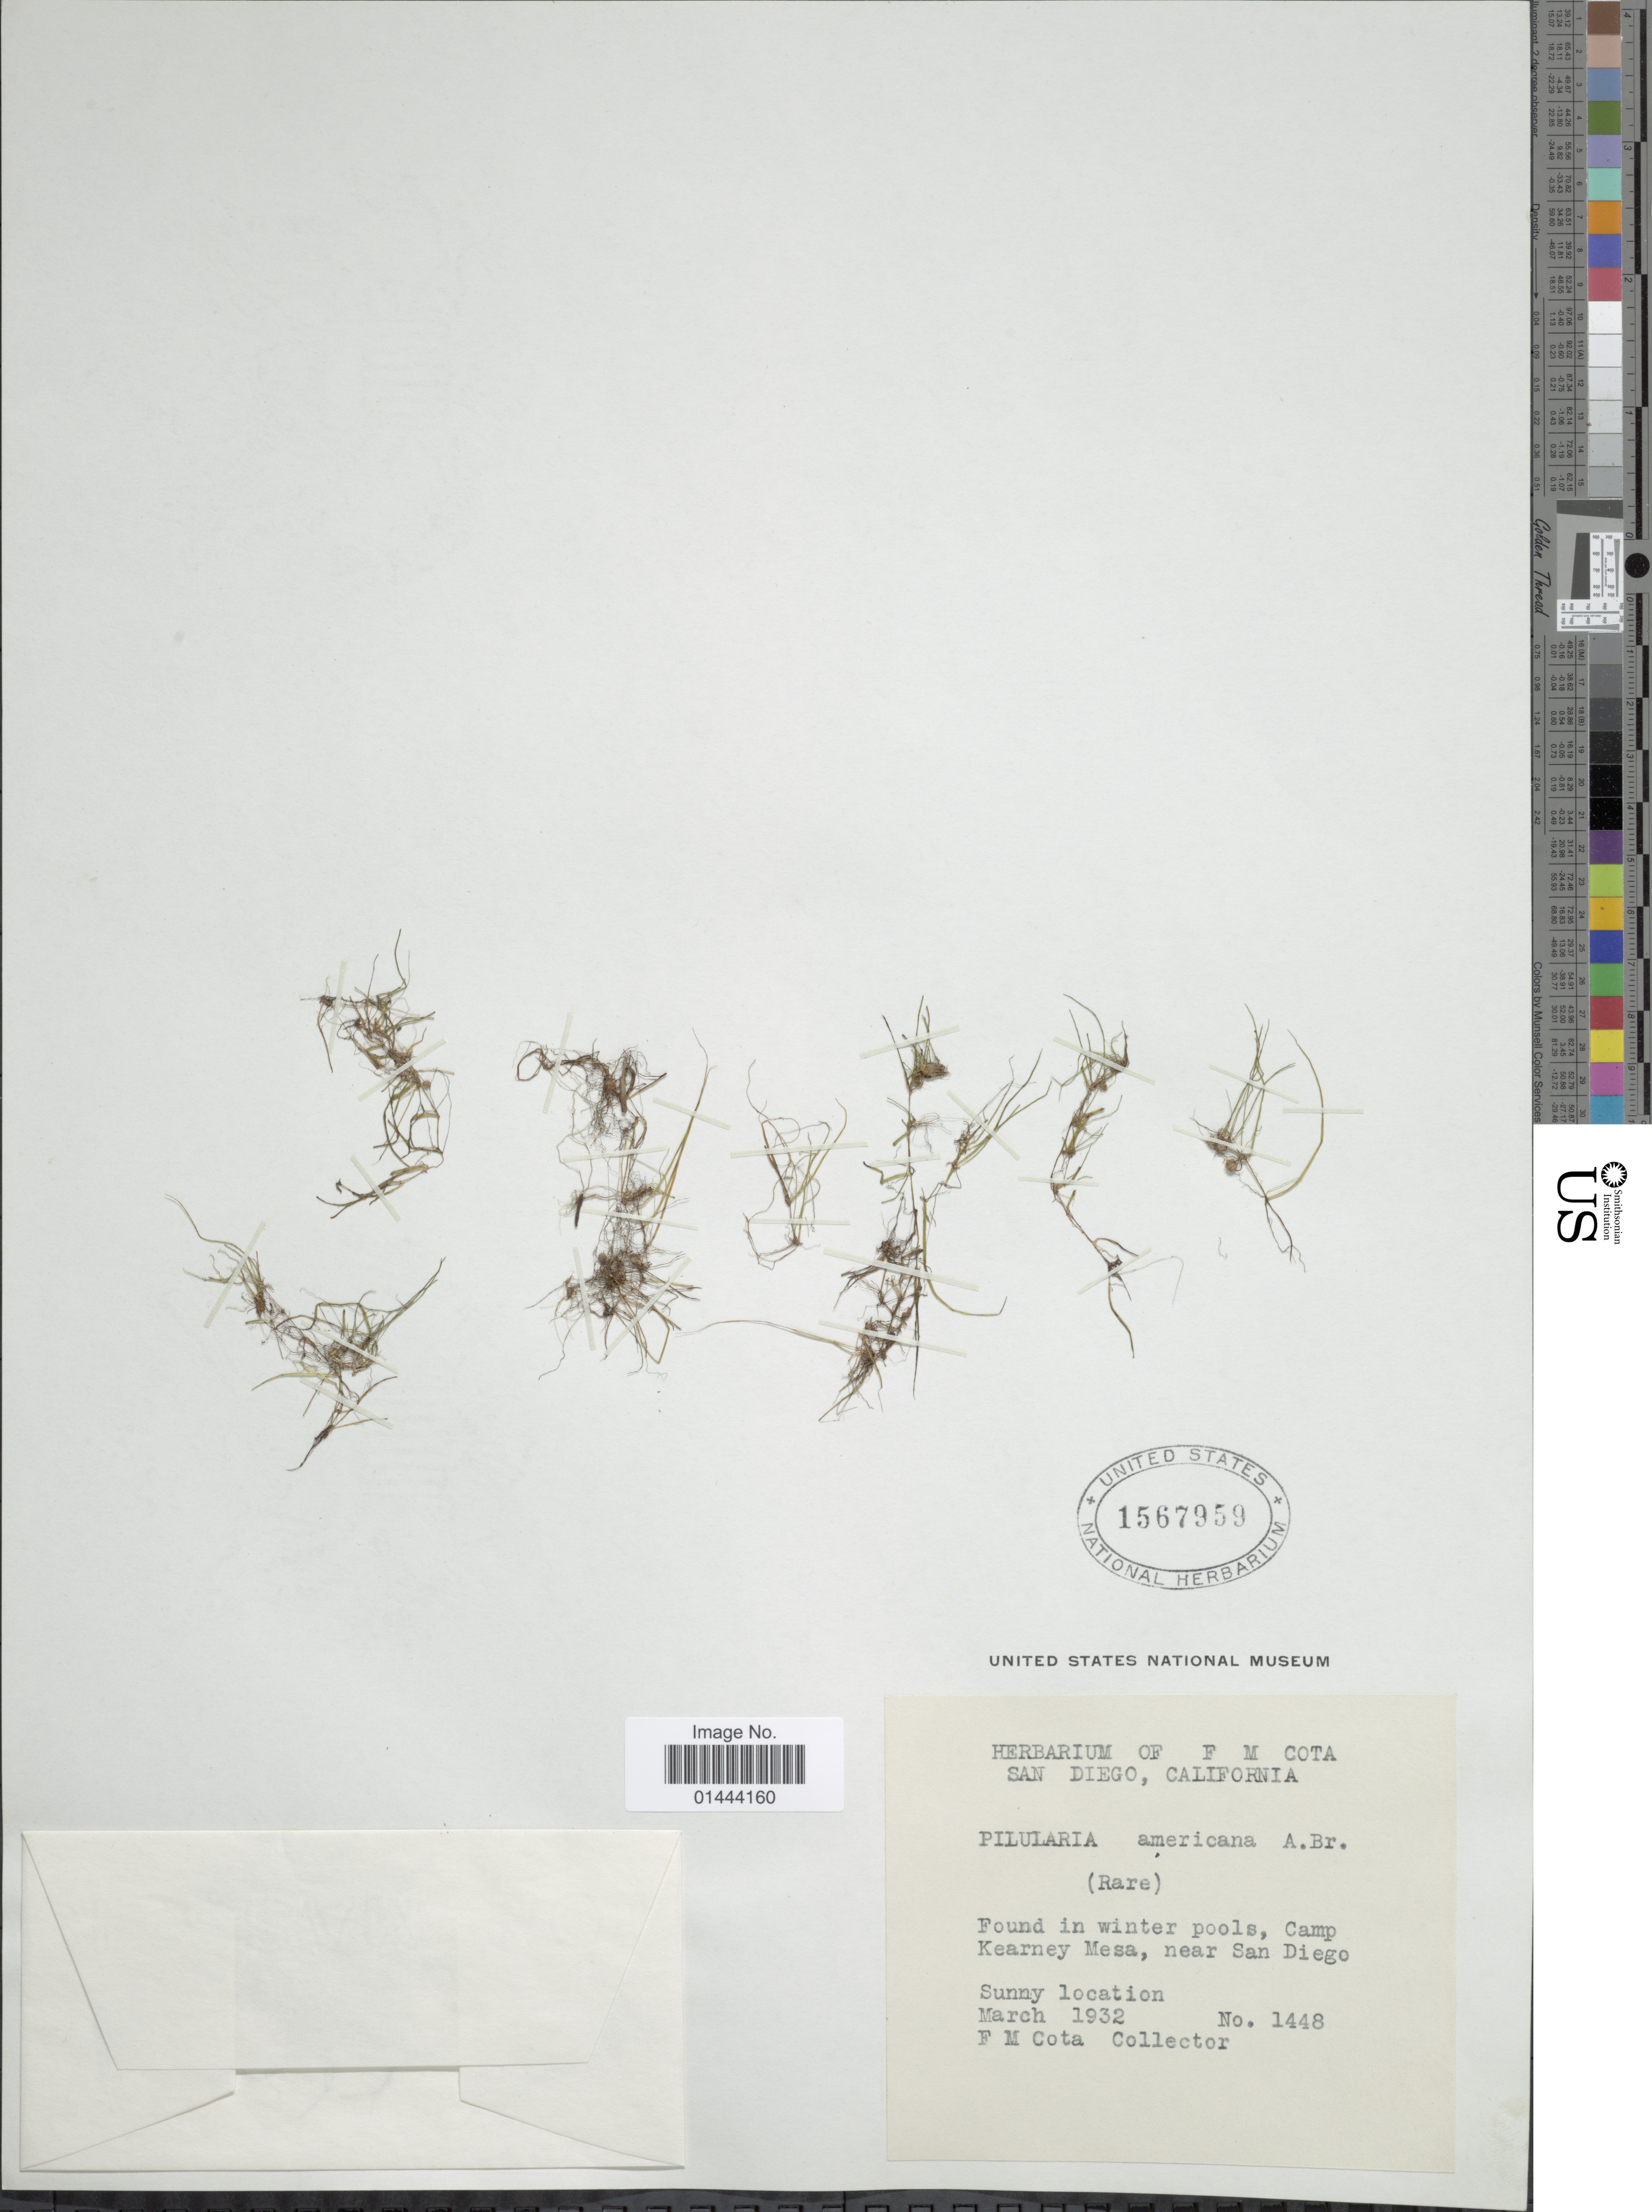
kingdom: Plantae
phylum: Tracheophyta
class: Polypodiopsida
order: Salviniales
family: Marsileaceae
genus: Pilularia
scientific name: Pilularia americana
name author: A. Braun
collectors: F. Cota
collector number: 1448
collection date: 1932-03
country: United States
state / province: California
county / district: San Diego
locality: Found in winter pools, Camp Kearney Mesa, near San Diego, sunny location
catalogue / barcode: US 1567959